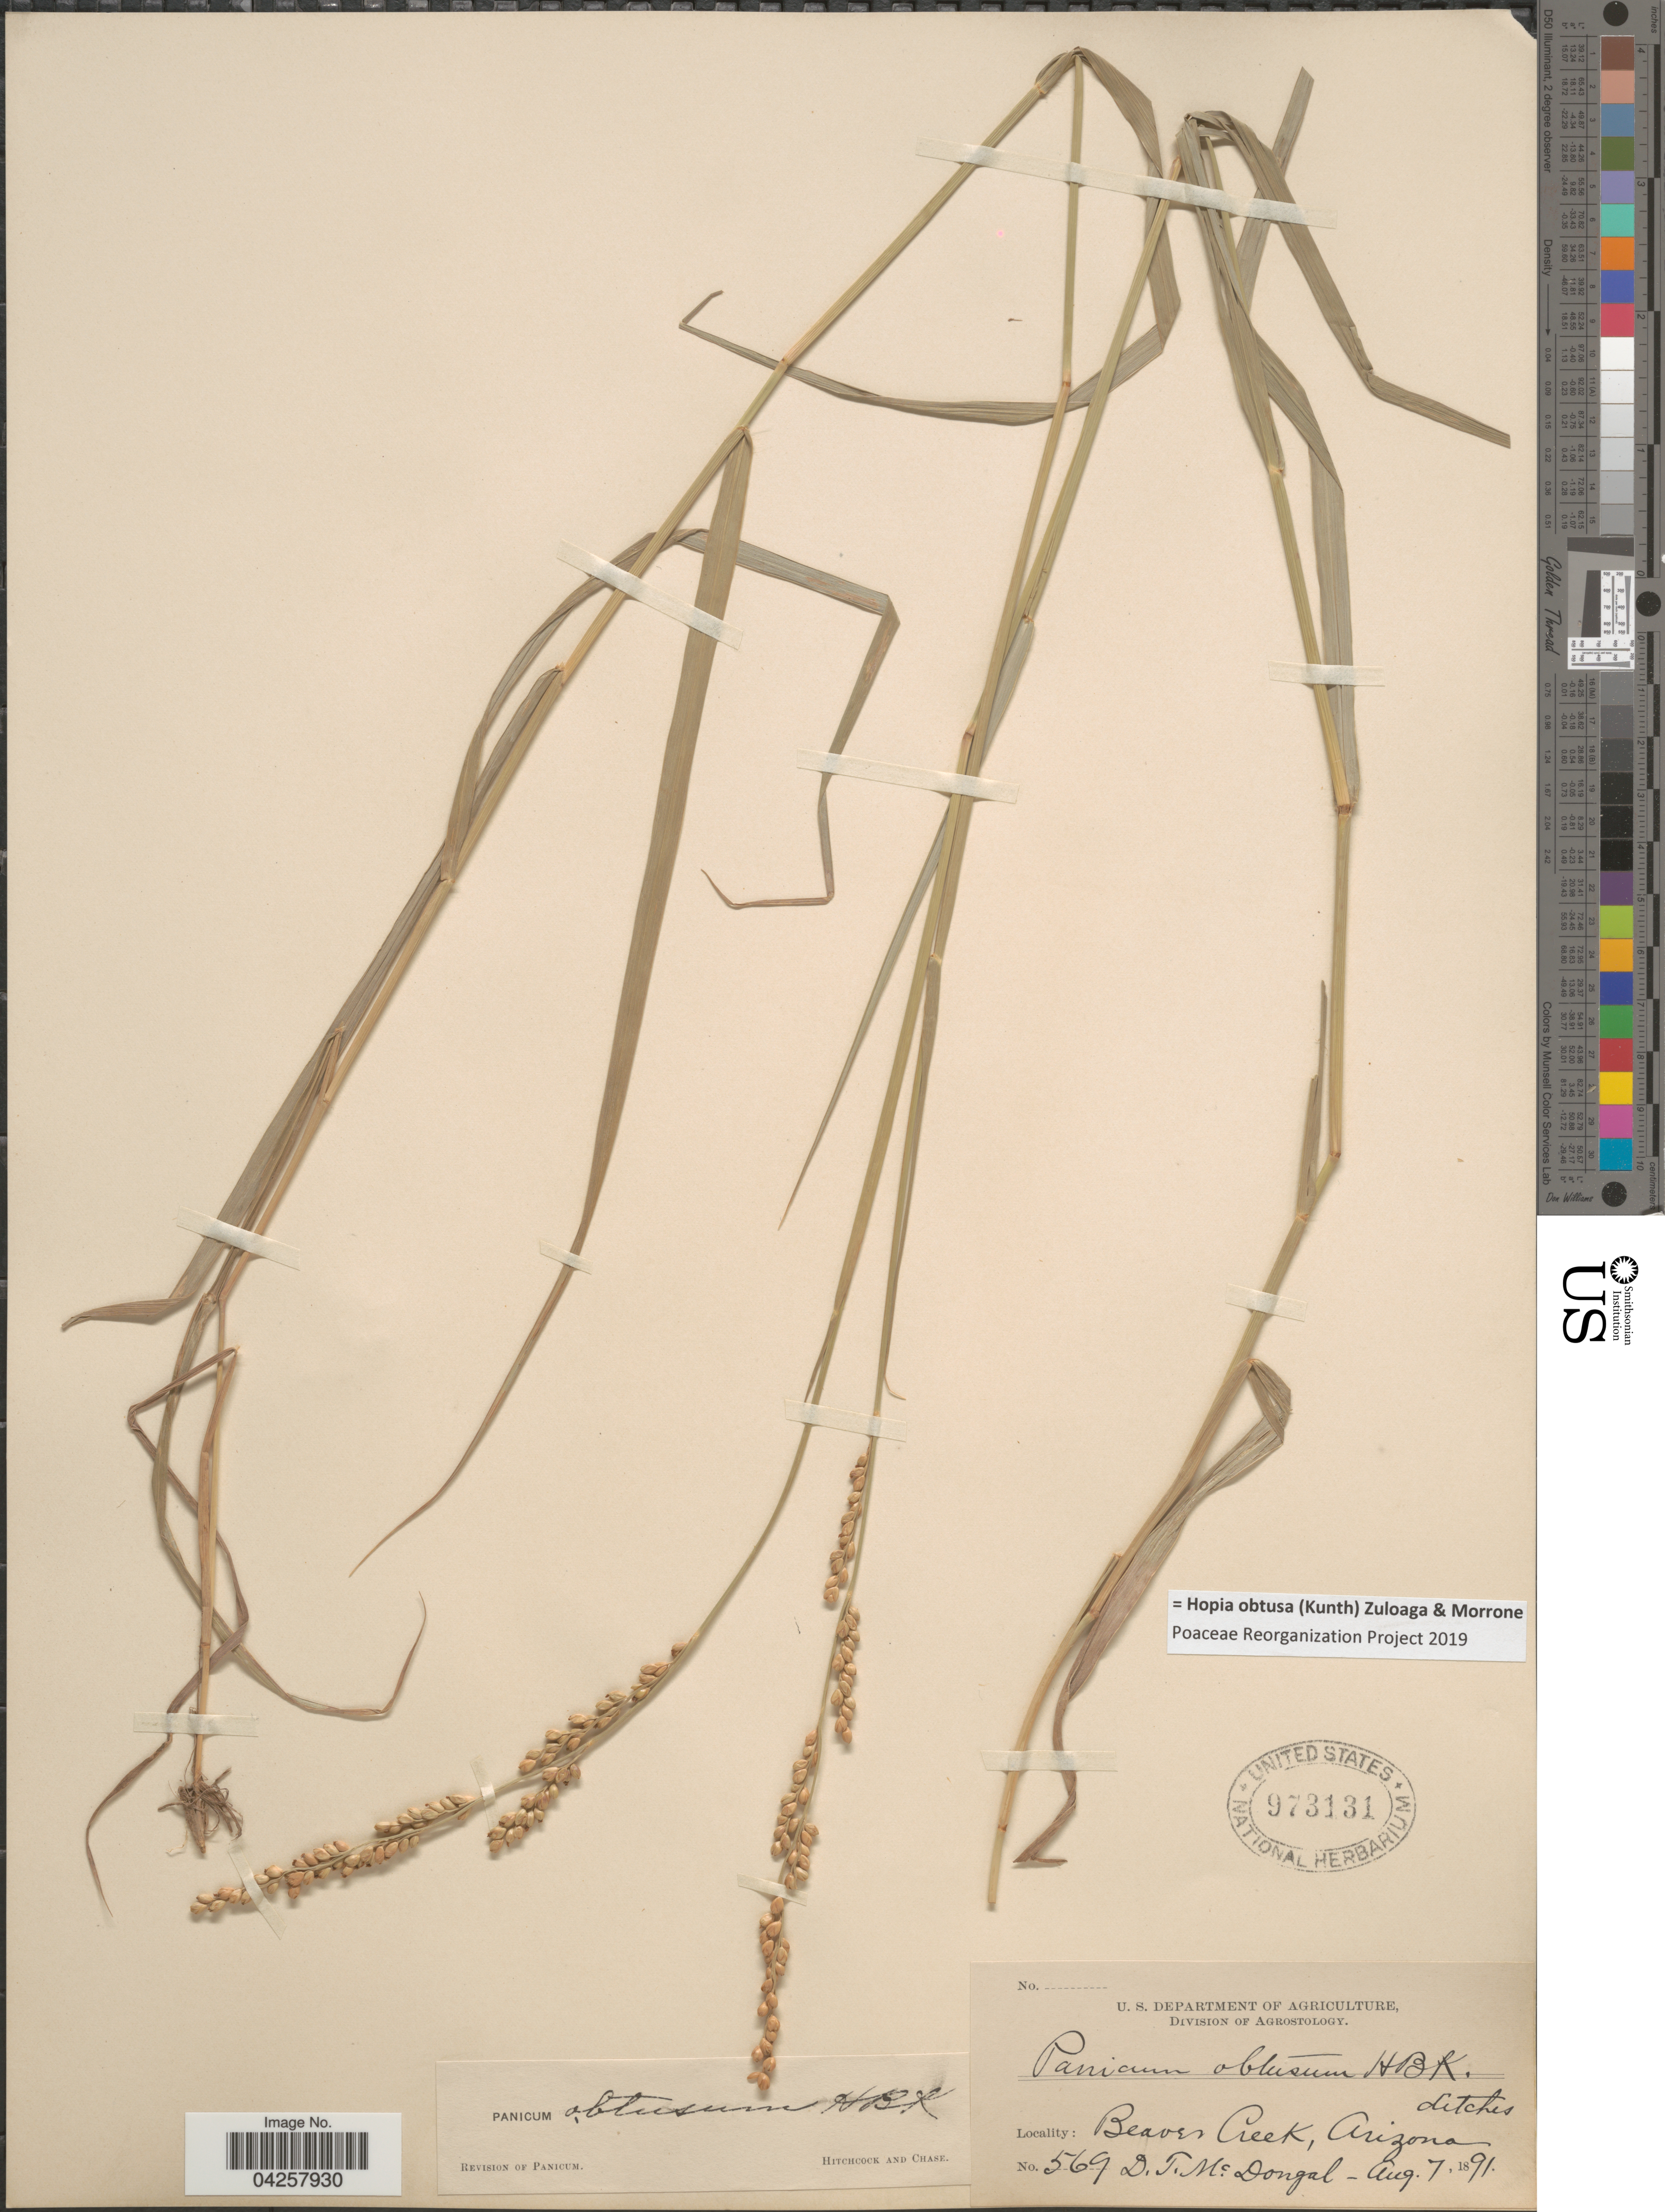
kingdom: Plantae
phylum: Tracheophyta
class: Liliopsida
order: Poales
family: Poaceae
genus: Hopia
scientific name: Hopia obtusa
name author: (Kunth) Zuloaga & Morrone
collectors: D. McDougal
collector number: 569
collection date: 1891-08-07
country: United States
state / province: Arizona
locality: Beaver Creek.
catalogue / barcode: US 973131